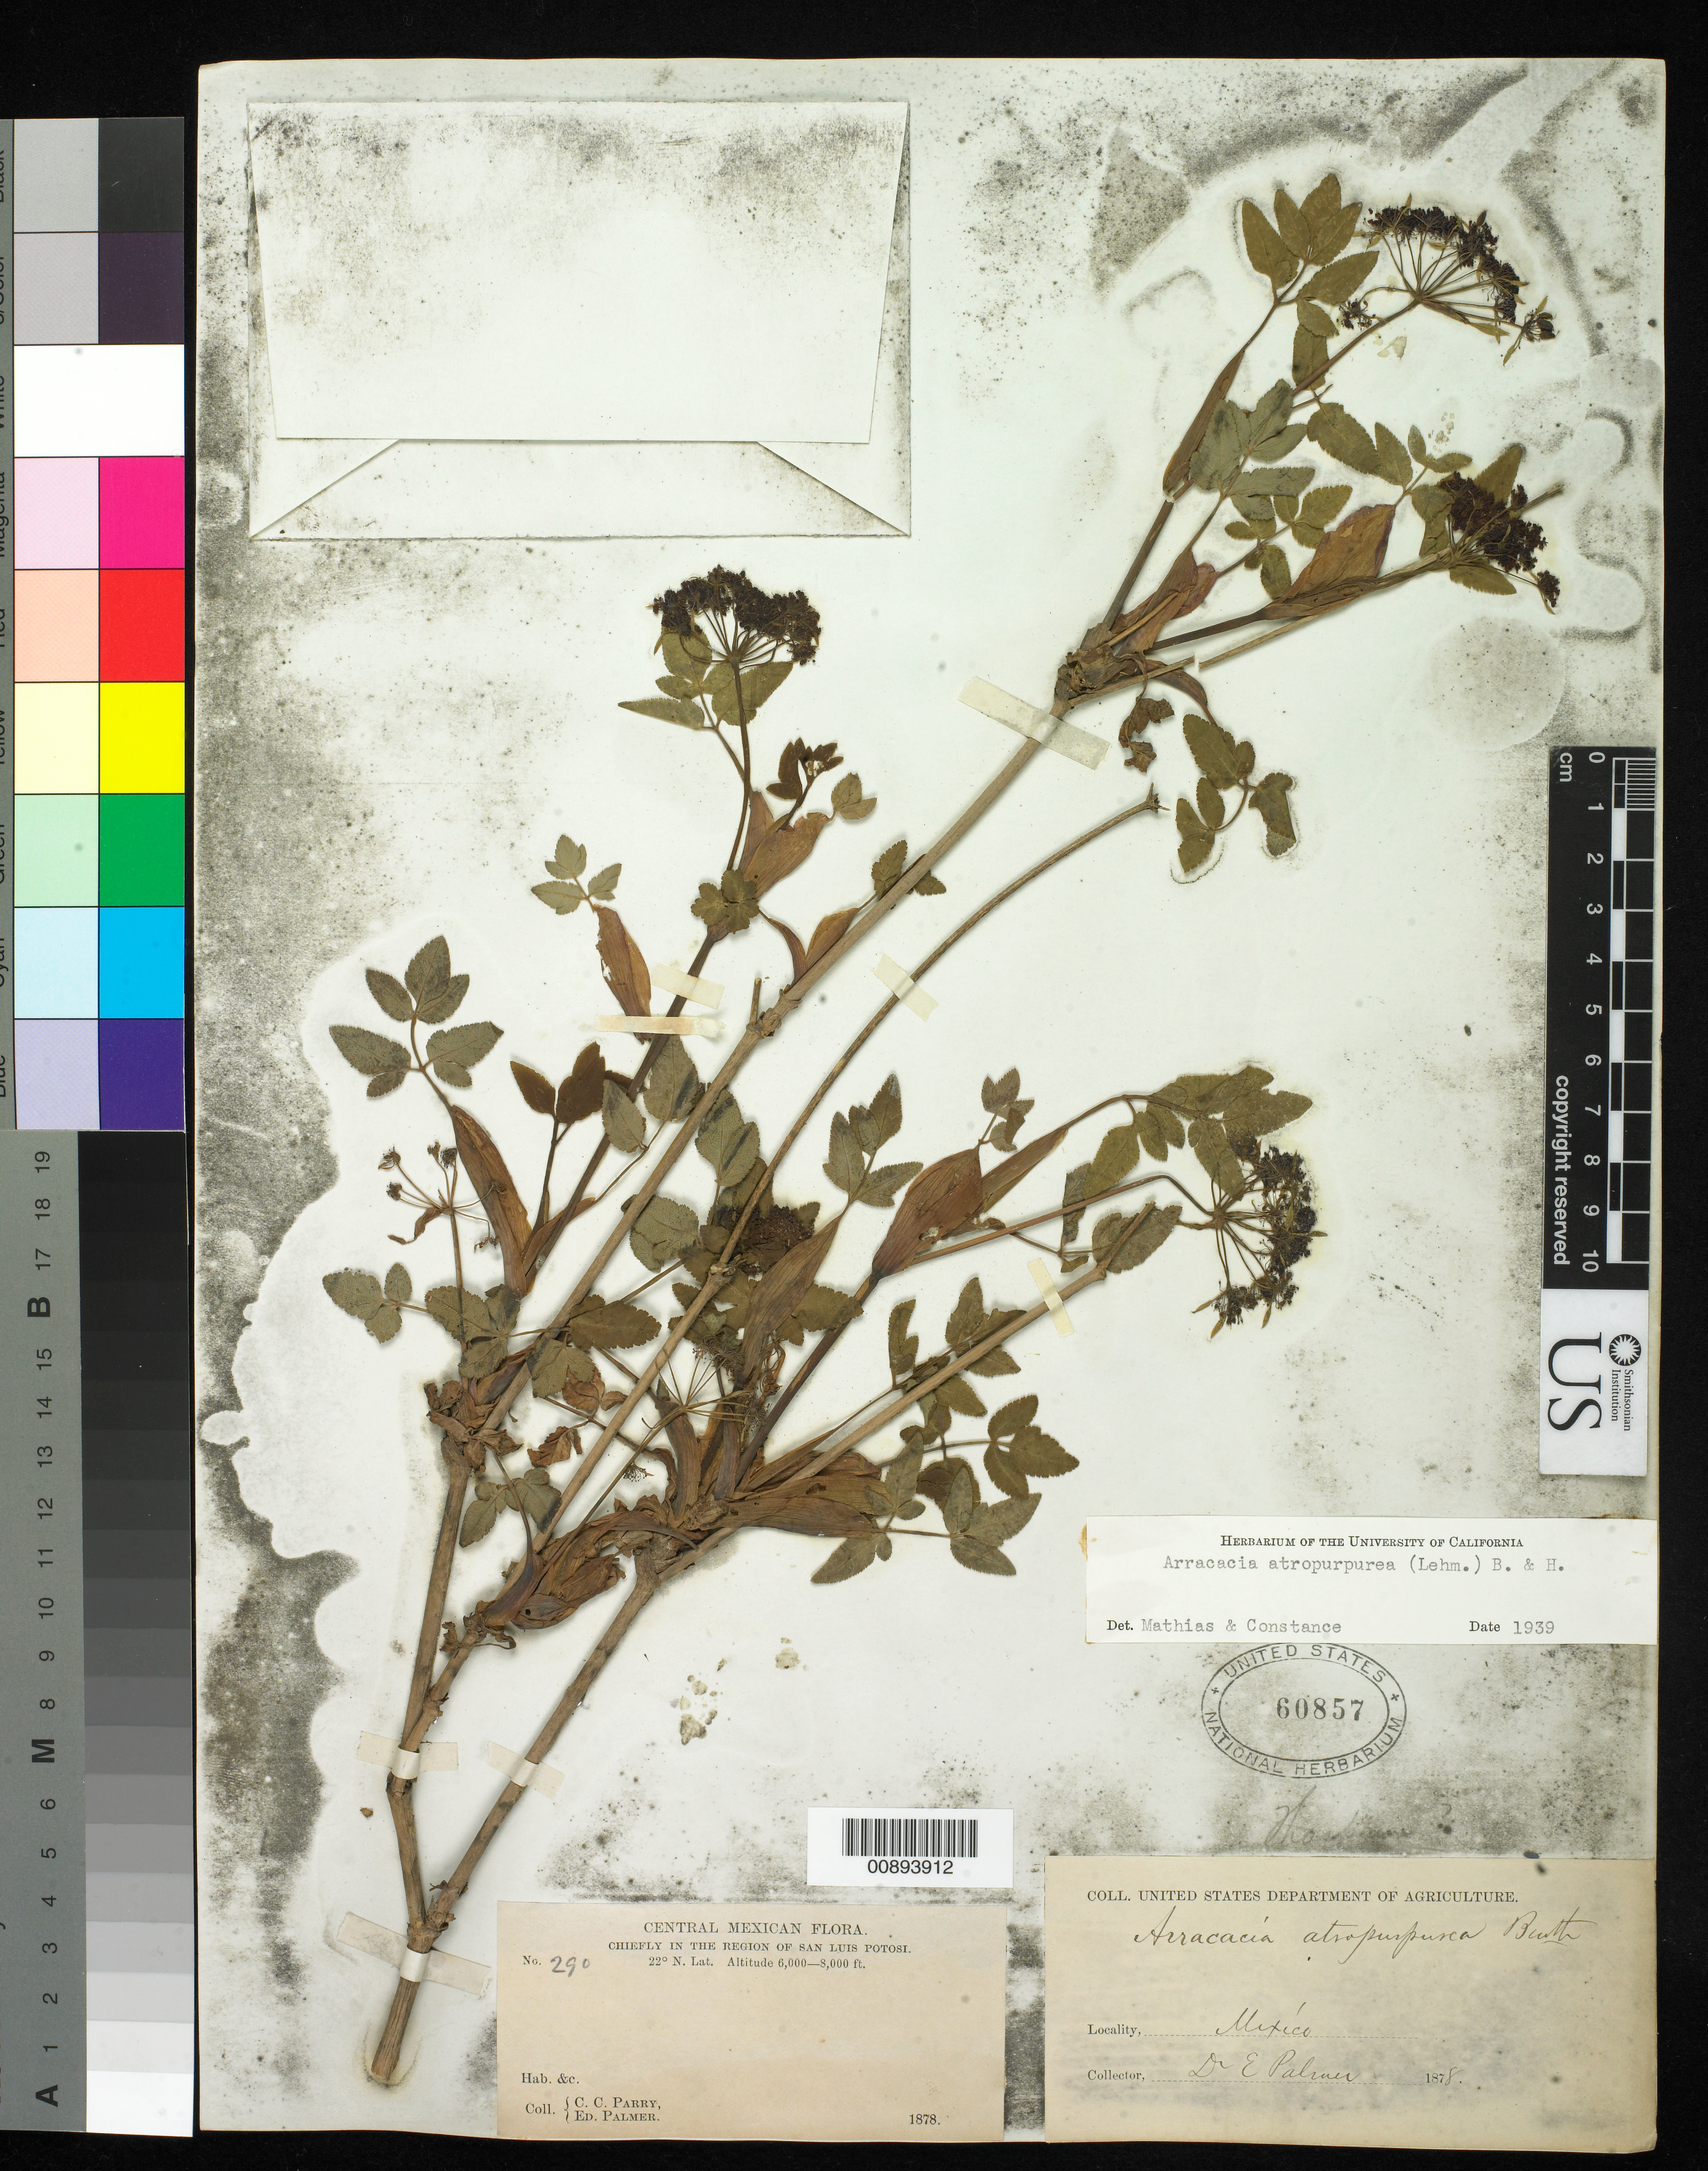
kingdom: Plantae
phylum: Tracheophyta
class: Magnoliopsida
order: Apiales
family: Apiaceae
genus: Arracacia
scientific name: Arracacia atropurpurea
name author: (Lehm.) Benth. & Hook. f. ex Hemsl.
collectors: C. C. Parry & E. Palmer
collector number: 290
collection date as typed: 1878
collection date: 1878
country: Mexico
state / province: San Luis Potosí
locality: Chiefly in the region of San Luis Potosí.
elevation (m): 1829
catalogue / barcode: US 60857